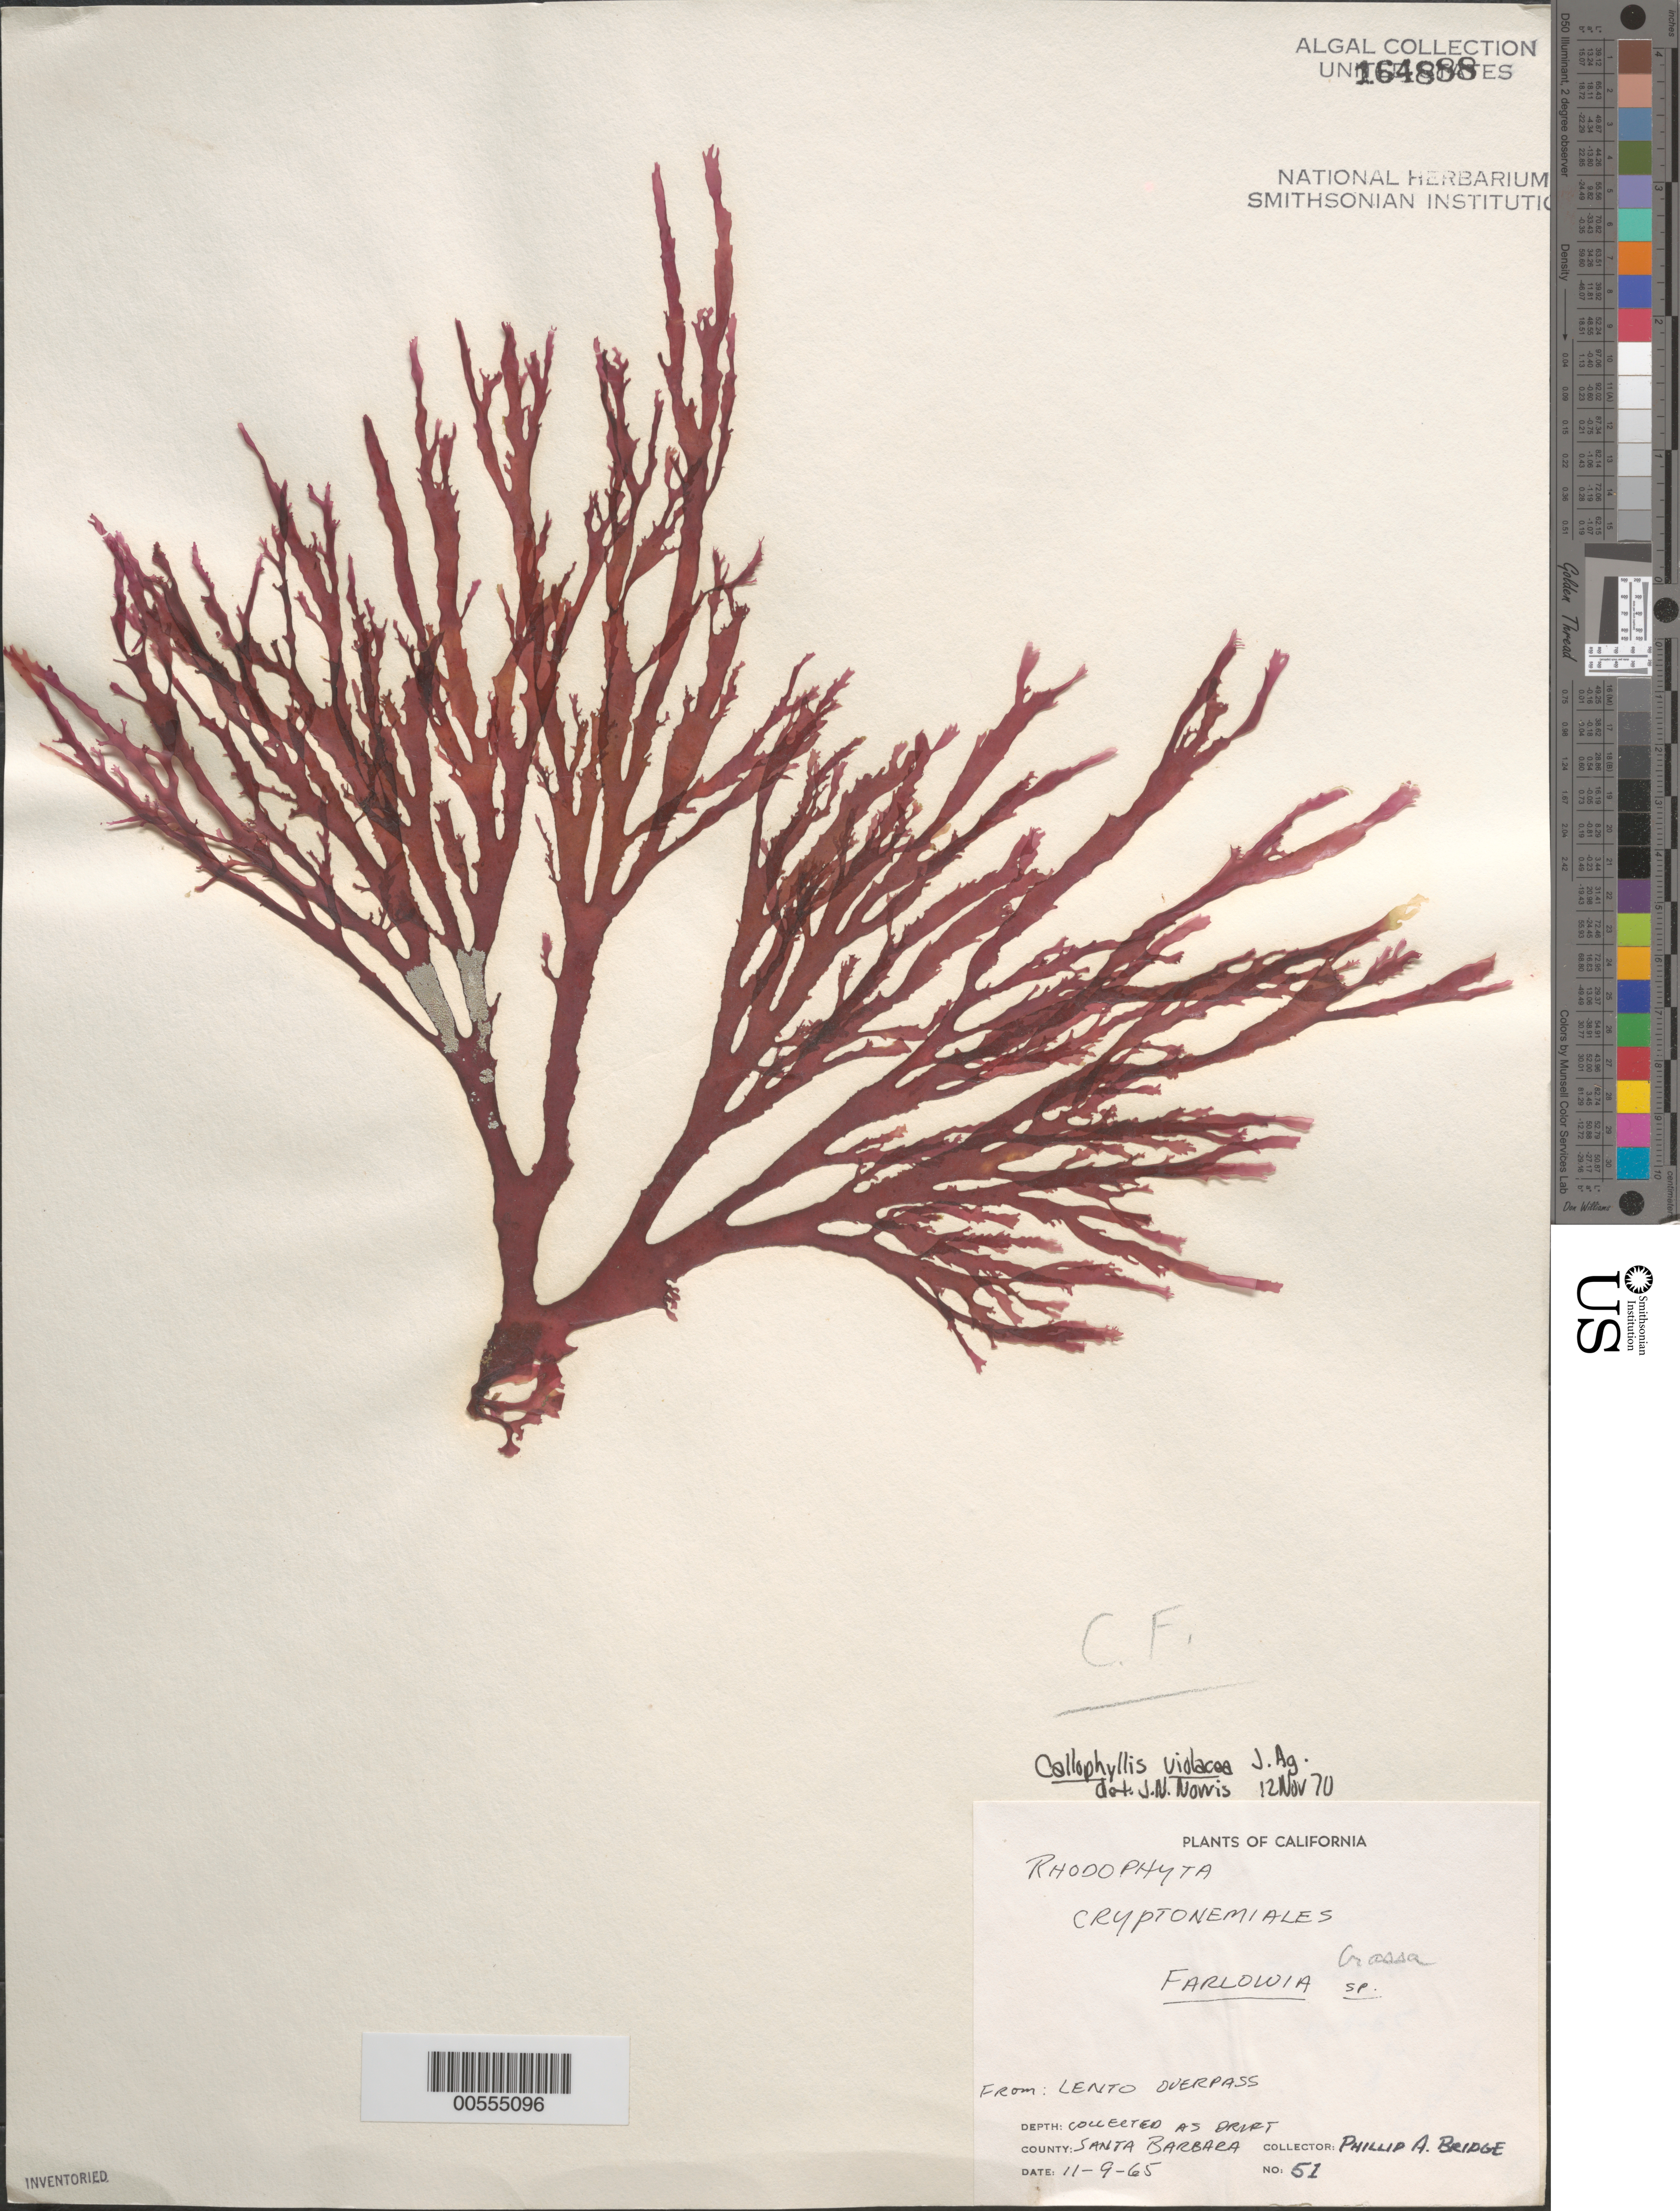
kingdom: Plantae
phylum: Rhodophyta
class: Florideophyceae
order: Gigartinales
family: Kallymeniaceae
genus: Callophyllis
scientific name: Callophyllis violacea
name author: J. Agardh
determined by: Norris, James N.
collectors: P. Bridge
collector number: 51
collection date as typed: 09 Nov 1965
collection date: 1965-11-09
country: United States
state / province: California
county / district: Santa Barbara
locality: Lento Overpass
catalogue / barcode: US 164888